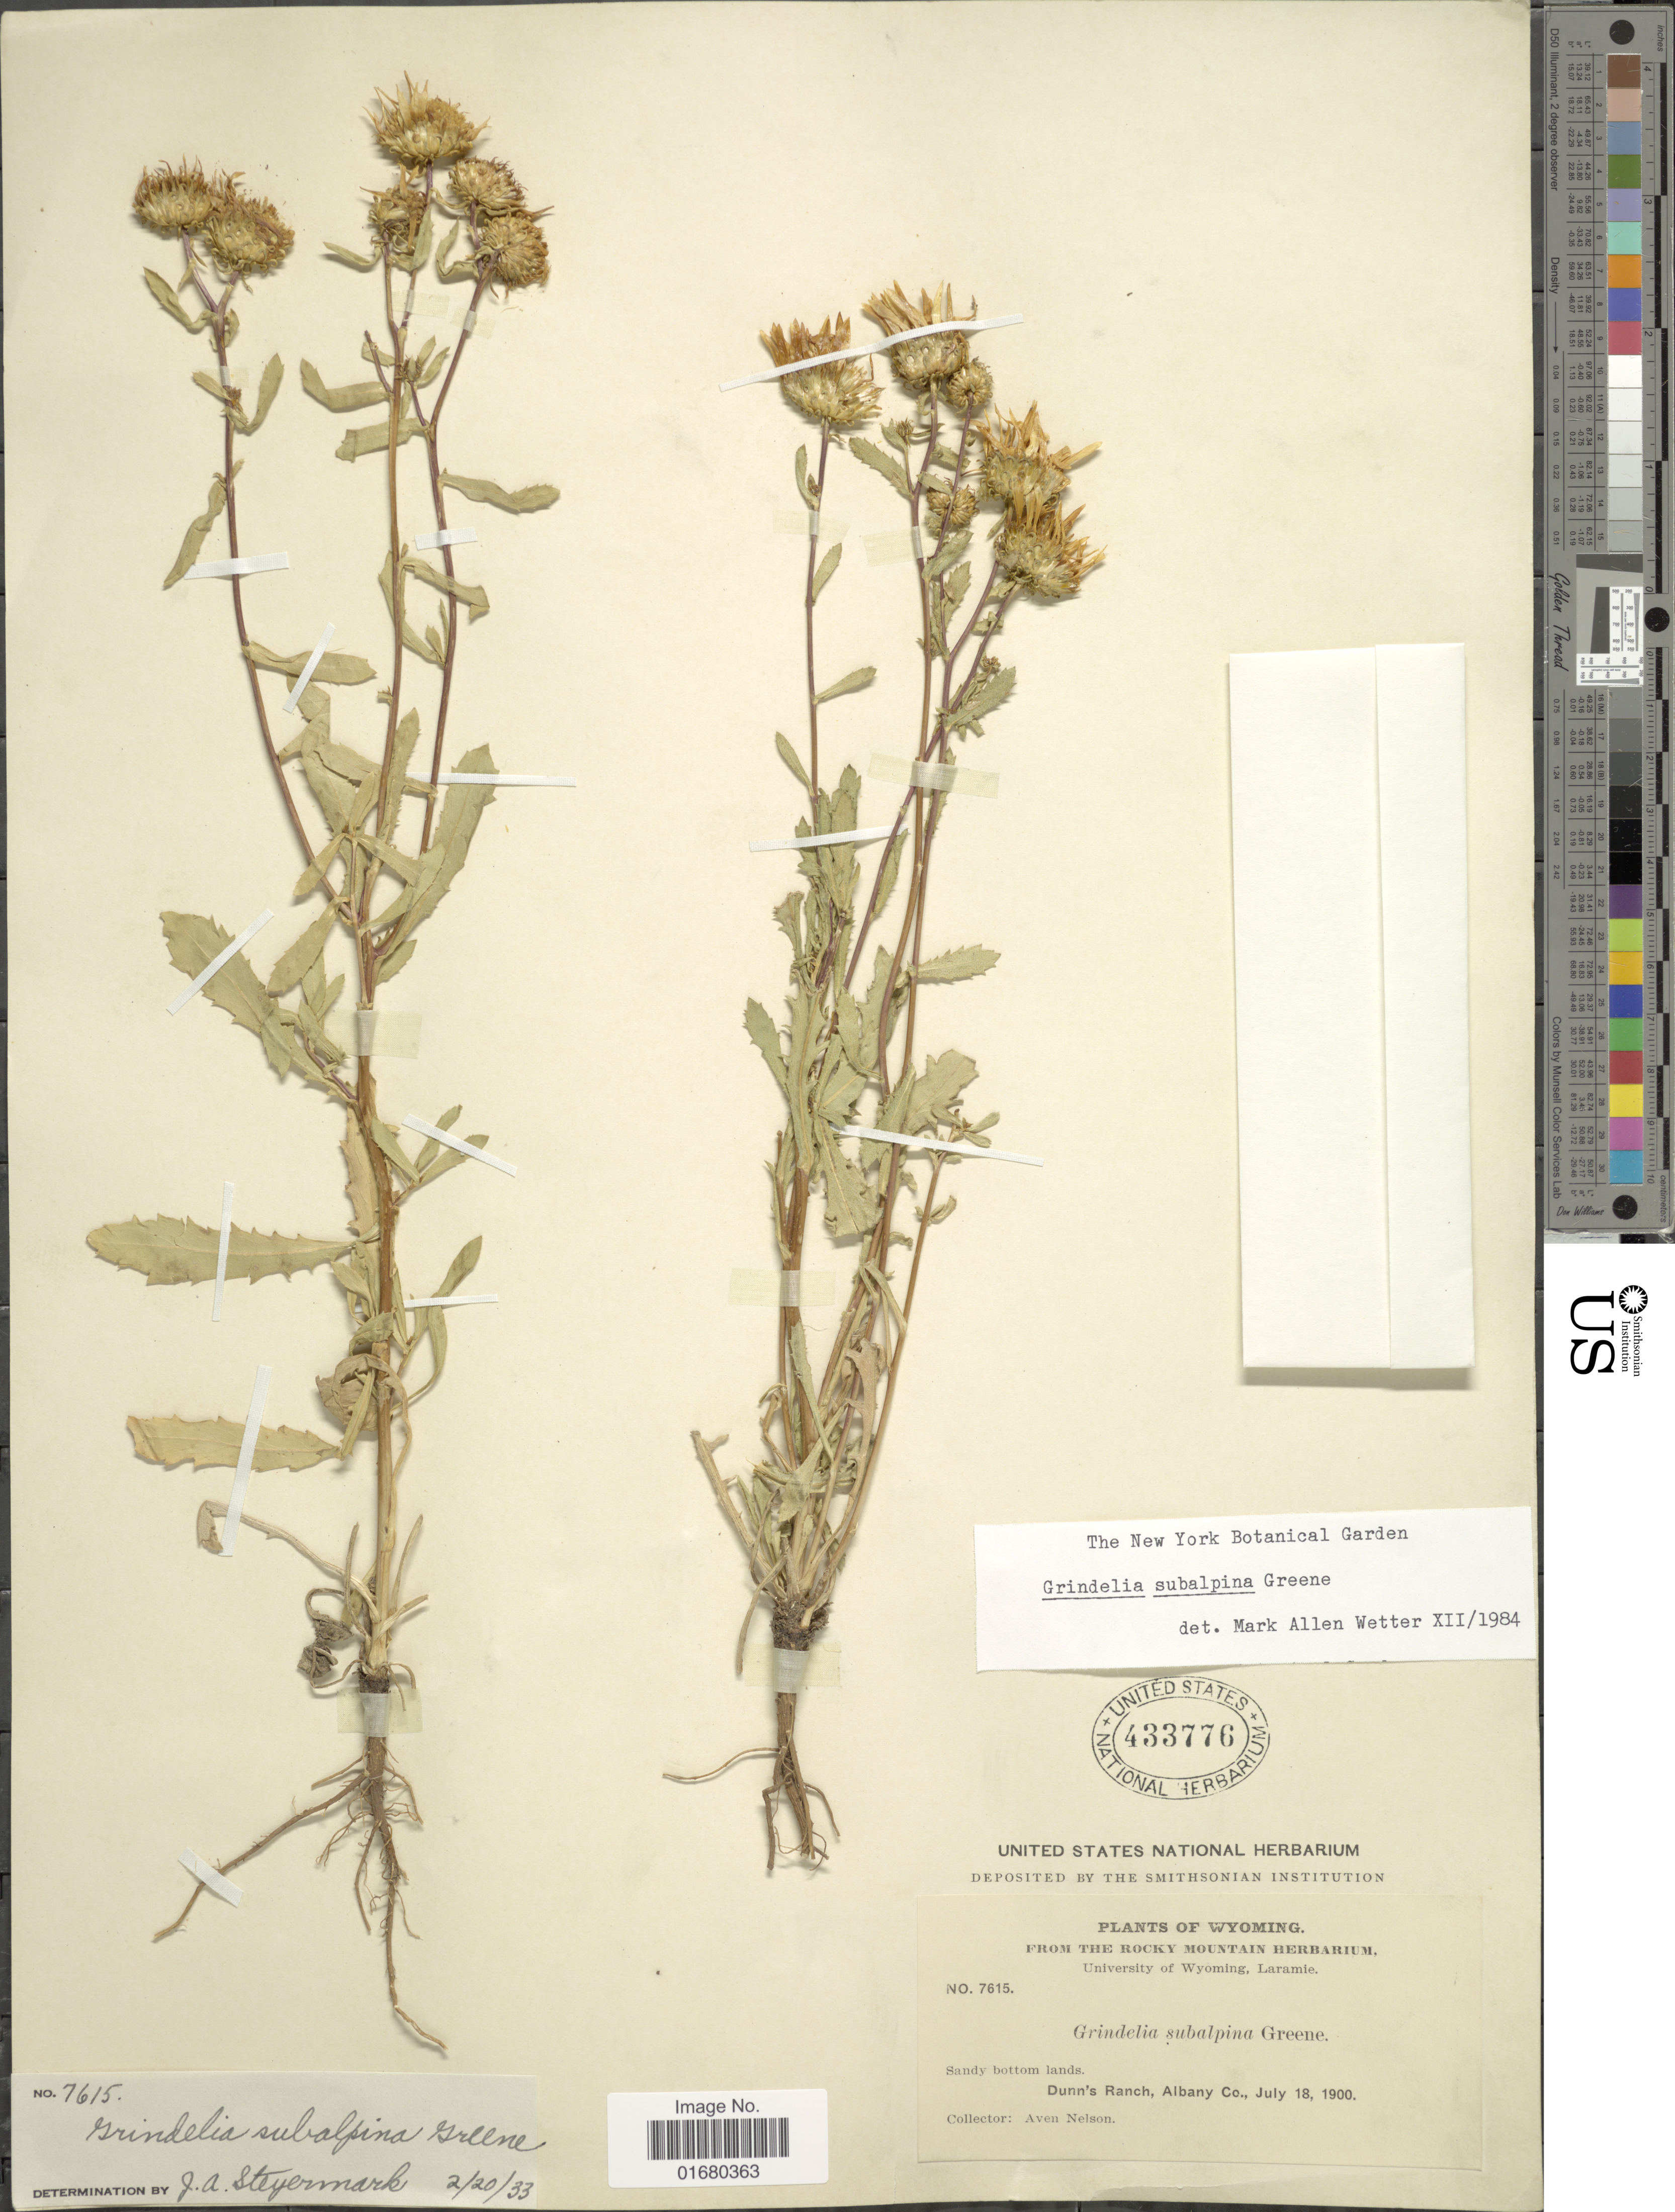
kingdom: Plantae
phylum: Tracheophyta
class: Magnoliopsida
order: Asterales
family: Asteraceae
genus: Grindelia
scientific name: Grindelia subalpina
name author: S.W. Greene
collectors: A. Nelson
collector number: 7615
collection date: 1900-07-18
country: United States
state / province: Wyoming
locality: Sandy bottom lands, Dunn's Ranch Albany Co.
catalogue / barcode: US 433776